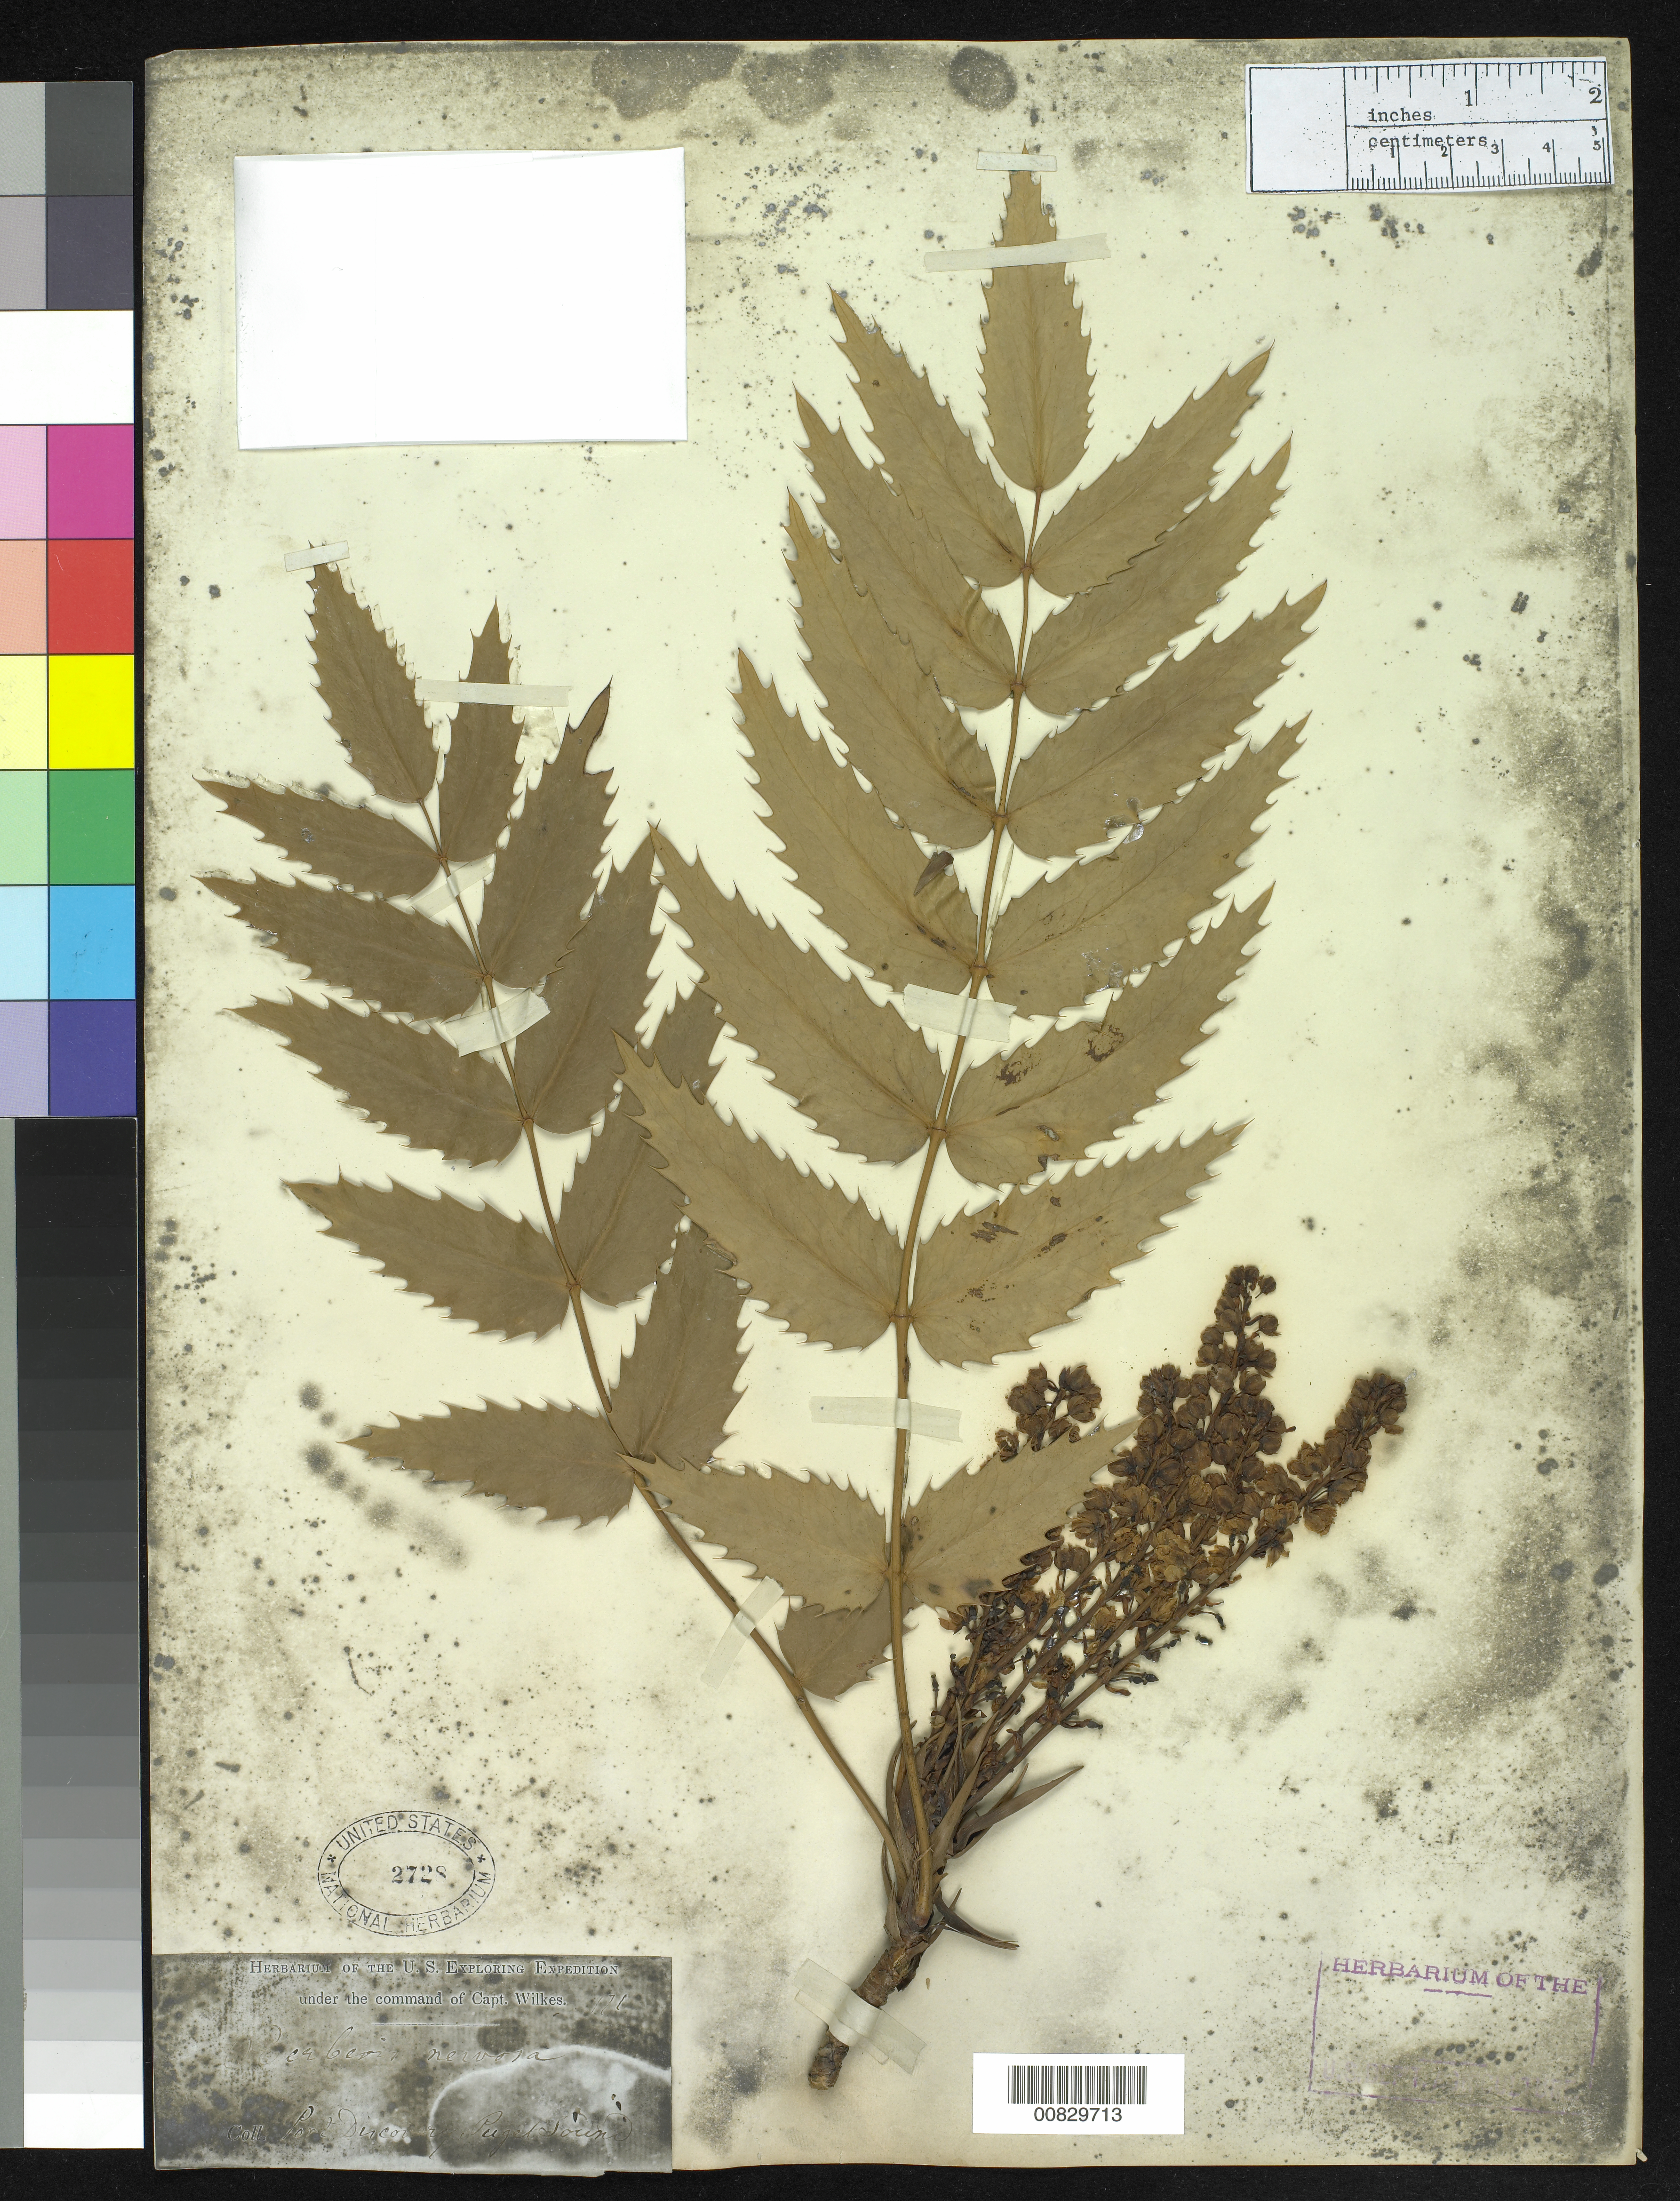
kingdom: Plantae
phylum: Tracheophyta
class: Magnoliopsida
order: Ranunculales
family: Berberidaceae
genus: Mahonia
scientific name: Mahonia nervosa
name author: (Pursh) Nutt.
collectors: Wilkes Explor. Exped.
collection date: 1838/1842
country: United States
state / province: Washington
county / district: King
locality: Port Discovery, Puget Sound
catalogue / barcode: US 2728